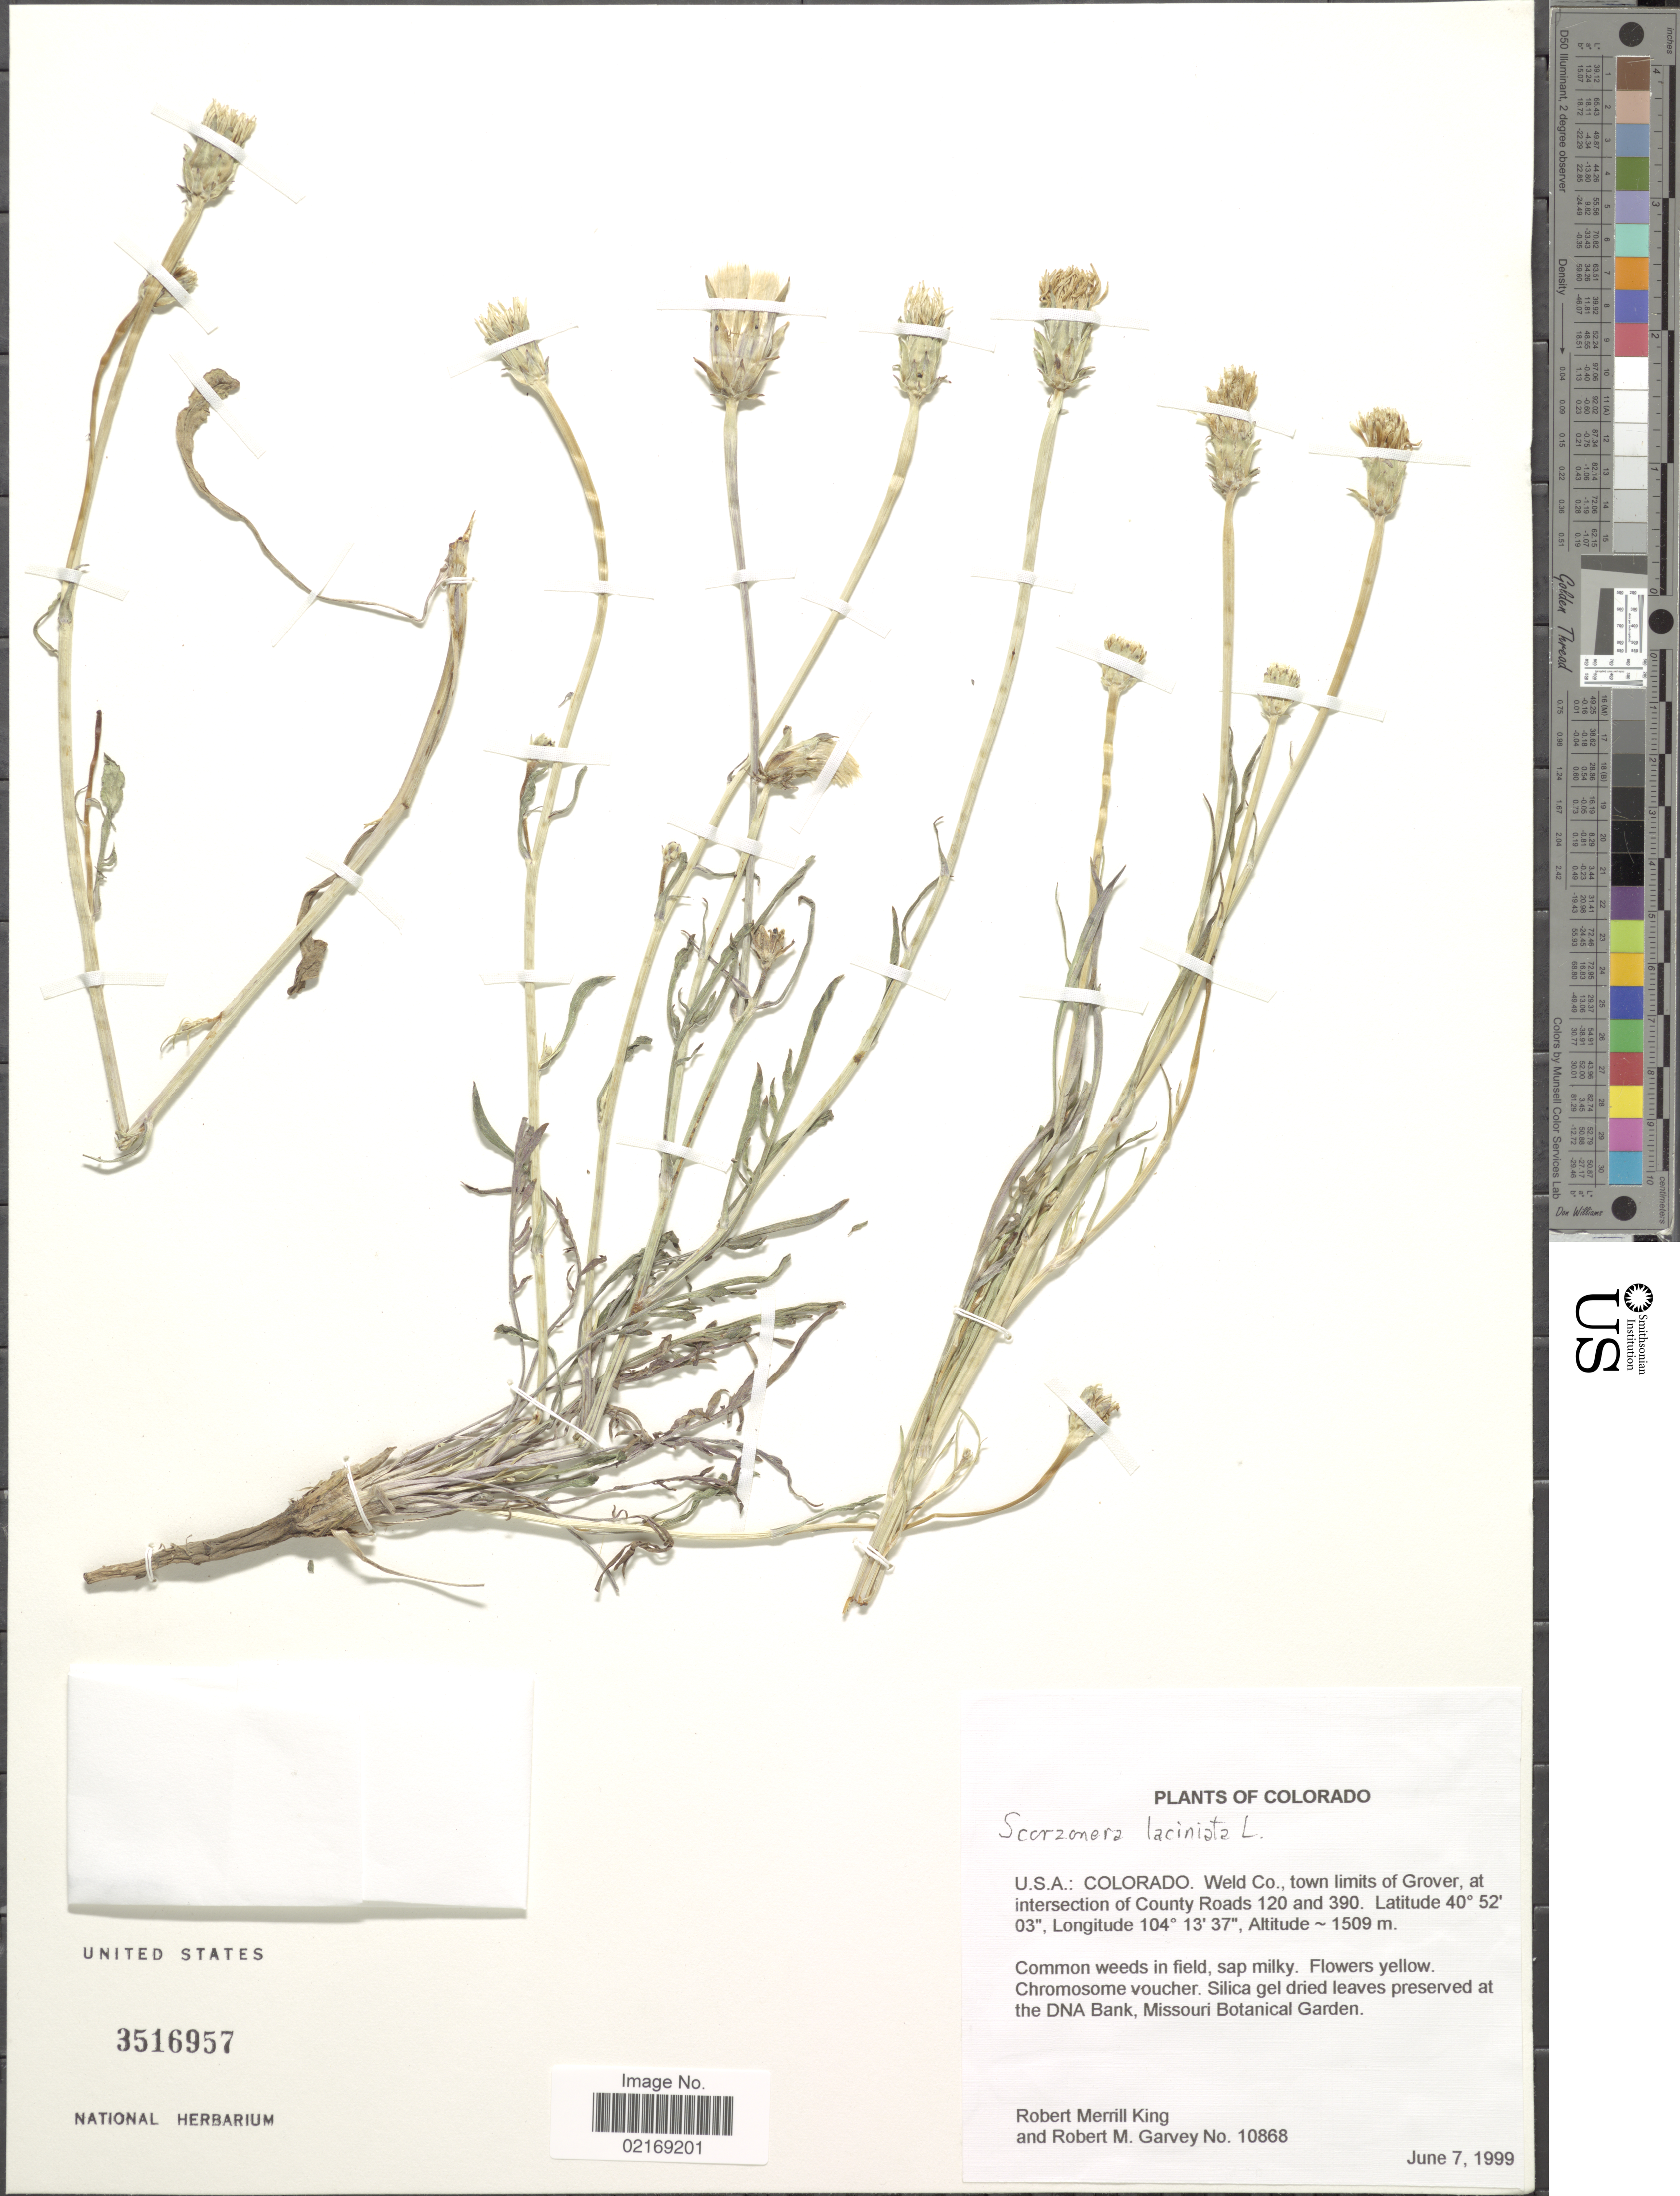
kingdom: Plantae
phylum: Tracheophyta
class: Magnoliopsida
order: Asterales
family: Asteraceae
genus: Scorzonera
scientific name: Scorzonera laciniata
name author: L.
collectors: R. M. King & R. Garvey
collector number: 10868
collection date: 1999-06-07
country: United States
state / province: Colorado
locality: Weld Co., town limits of Grover, at intersection of County Roads 120 and 390, common weeds in field.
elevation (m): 1509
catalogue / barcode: US 3516957